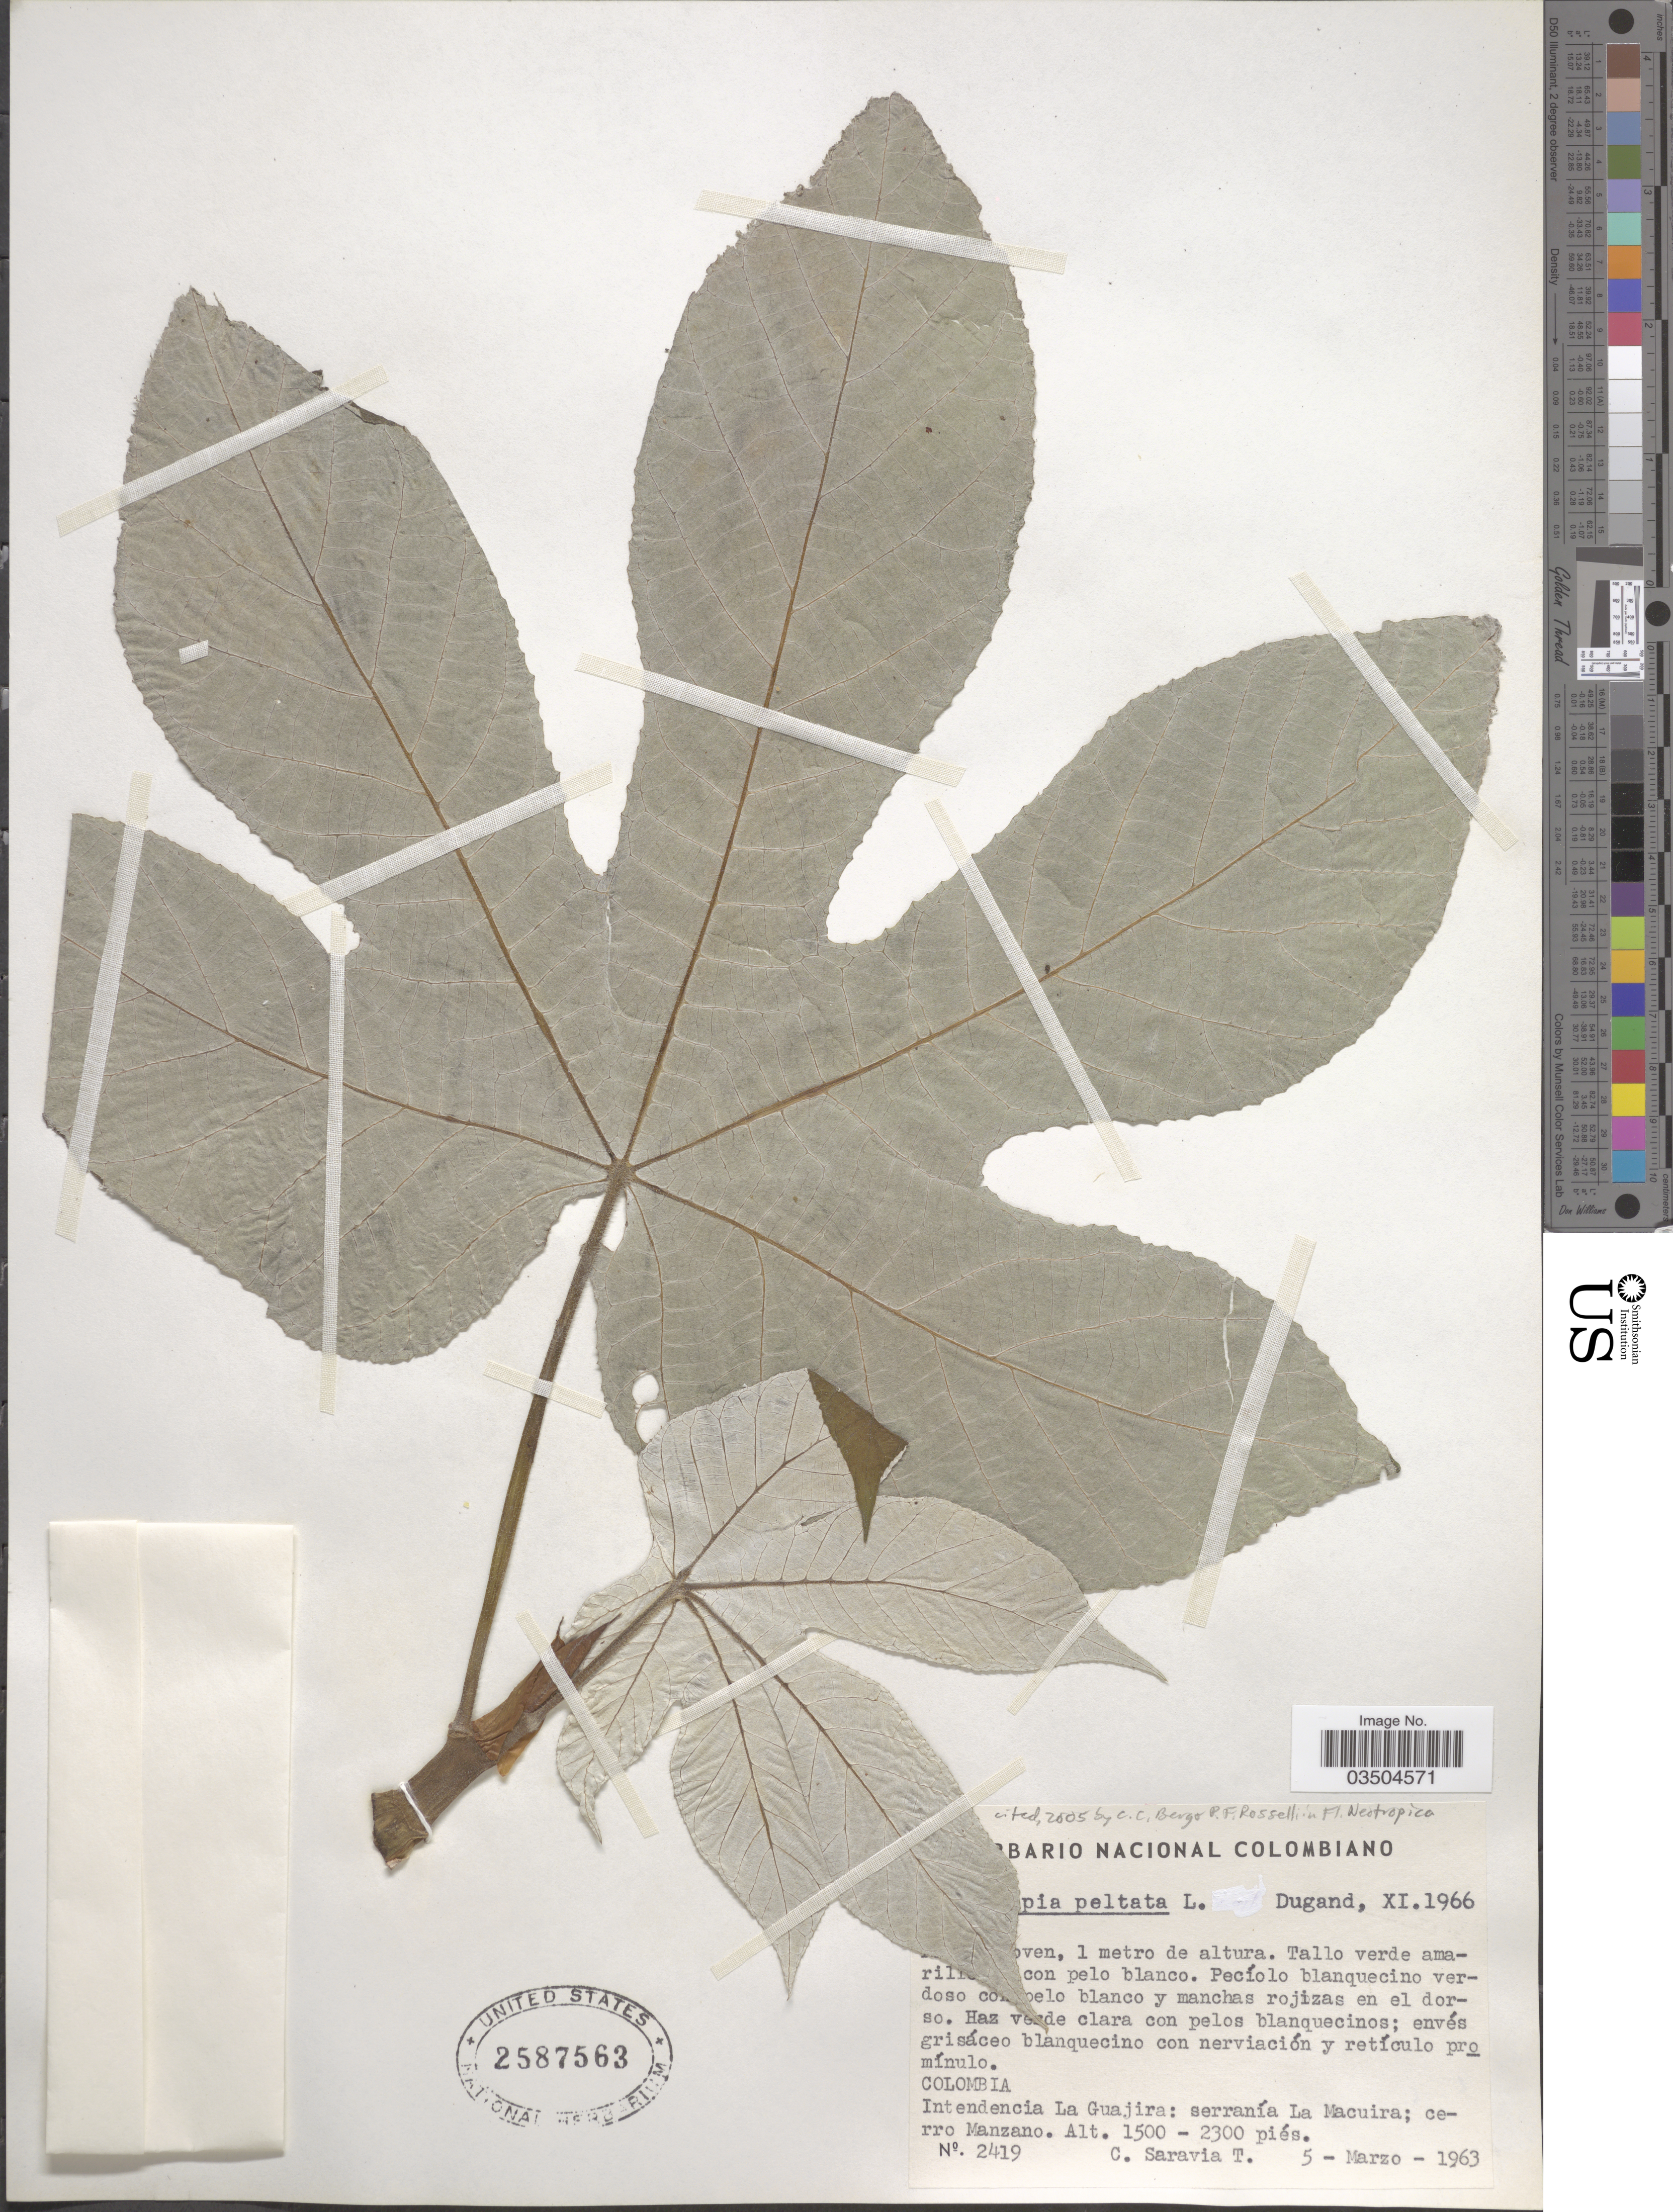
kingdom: Plantae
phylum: Tracheophyta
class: Magnoliopsida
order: Rosales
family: Urticaceae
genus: Cecropia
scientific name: Cecropia peltata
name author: L.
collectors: C. Saravia T.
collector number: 2419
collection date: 1963-03-05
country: Colombia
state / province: La Guajira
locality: Intendencia La Guajira: serranía La Macuira; cerro Manzano.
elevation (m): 457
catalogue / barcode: US 2587563